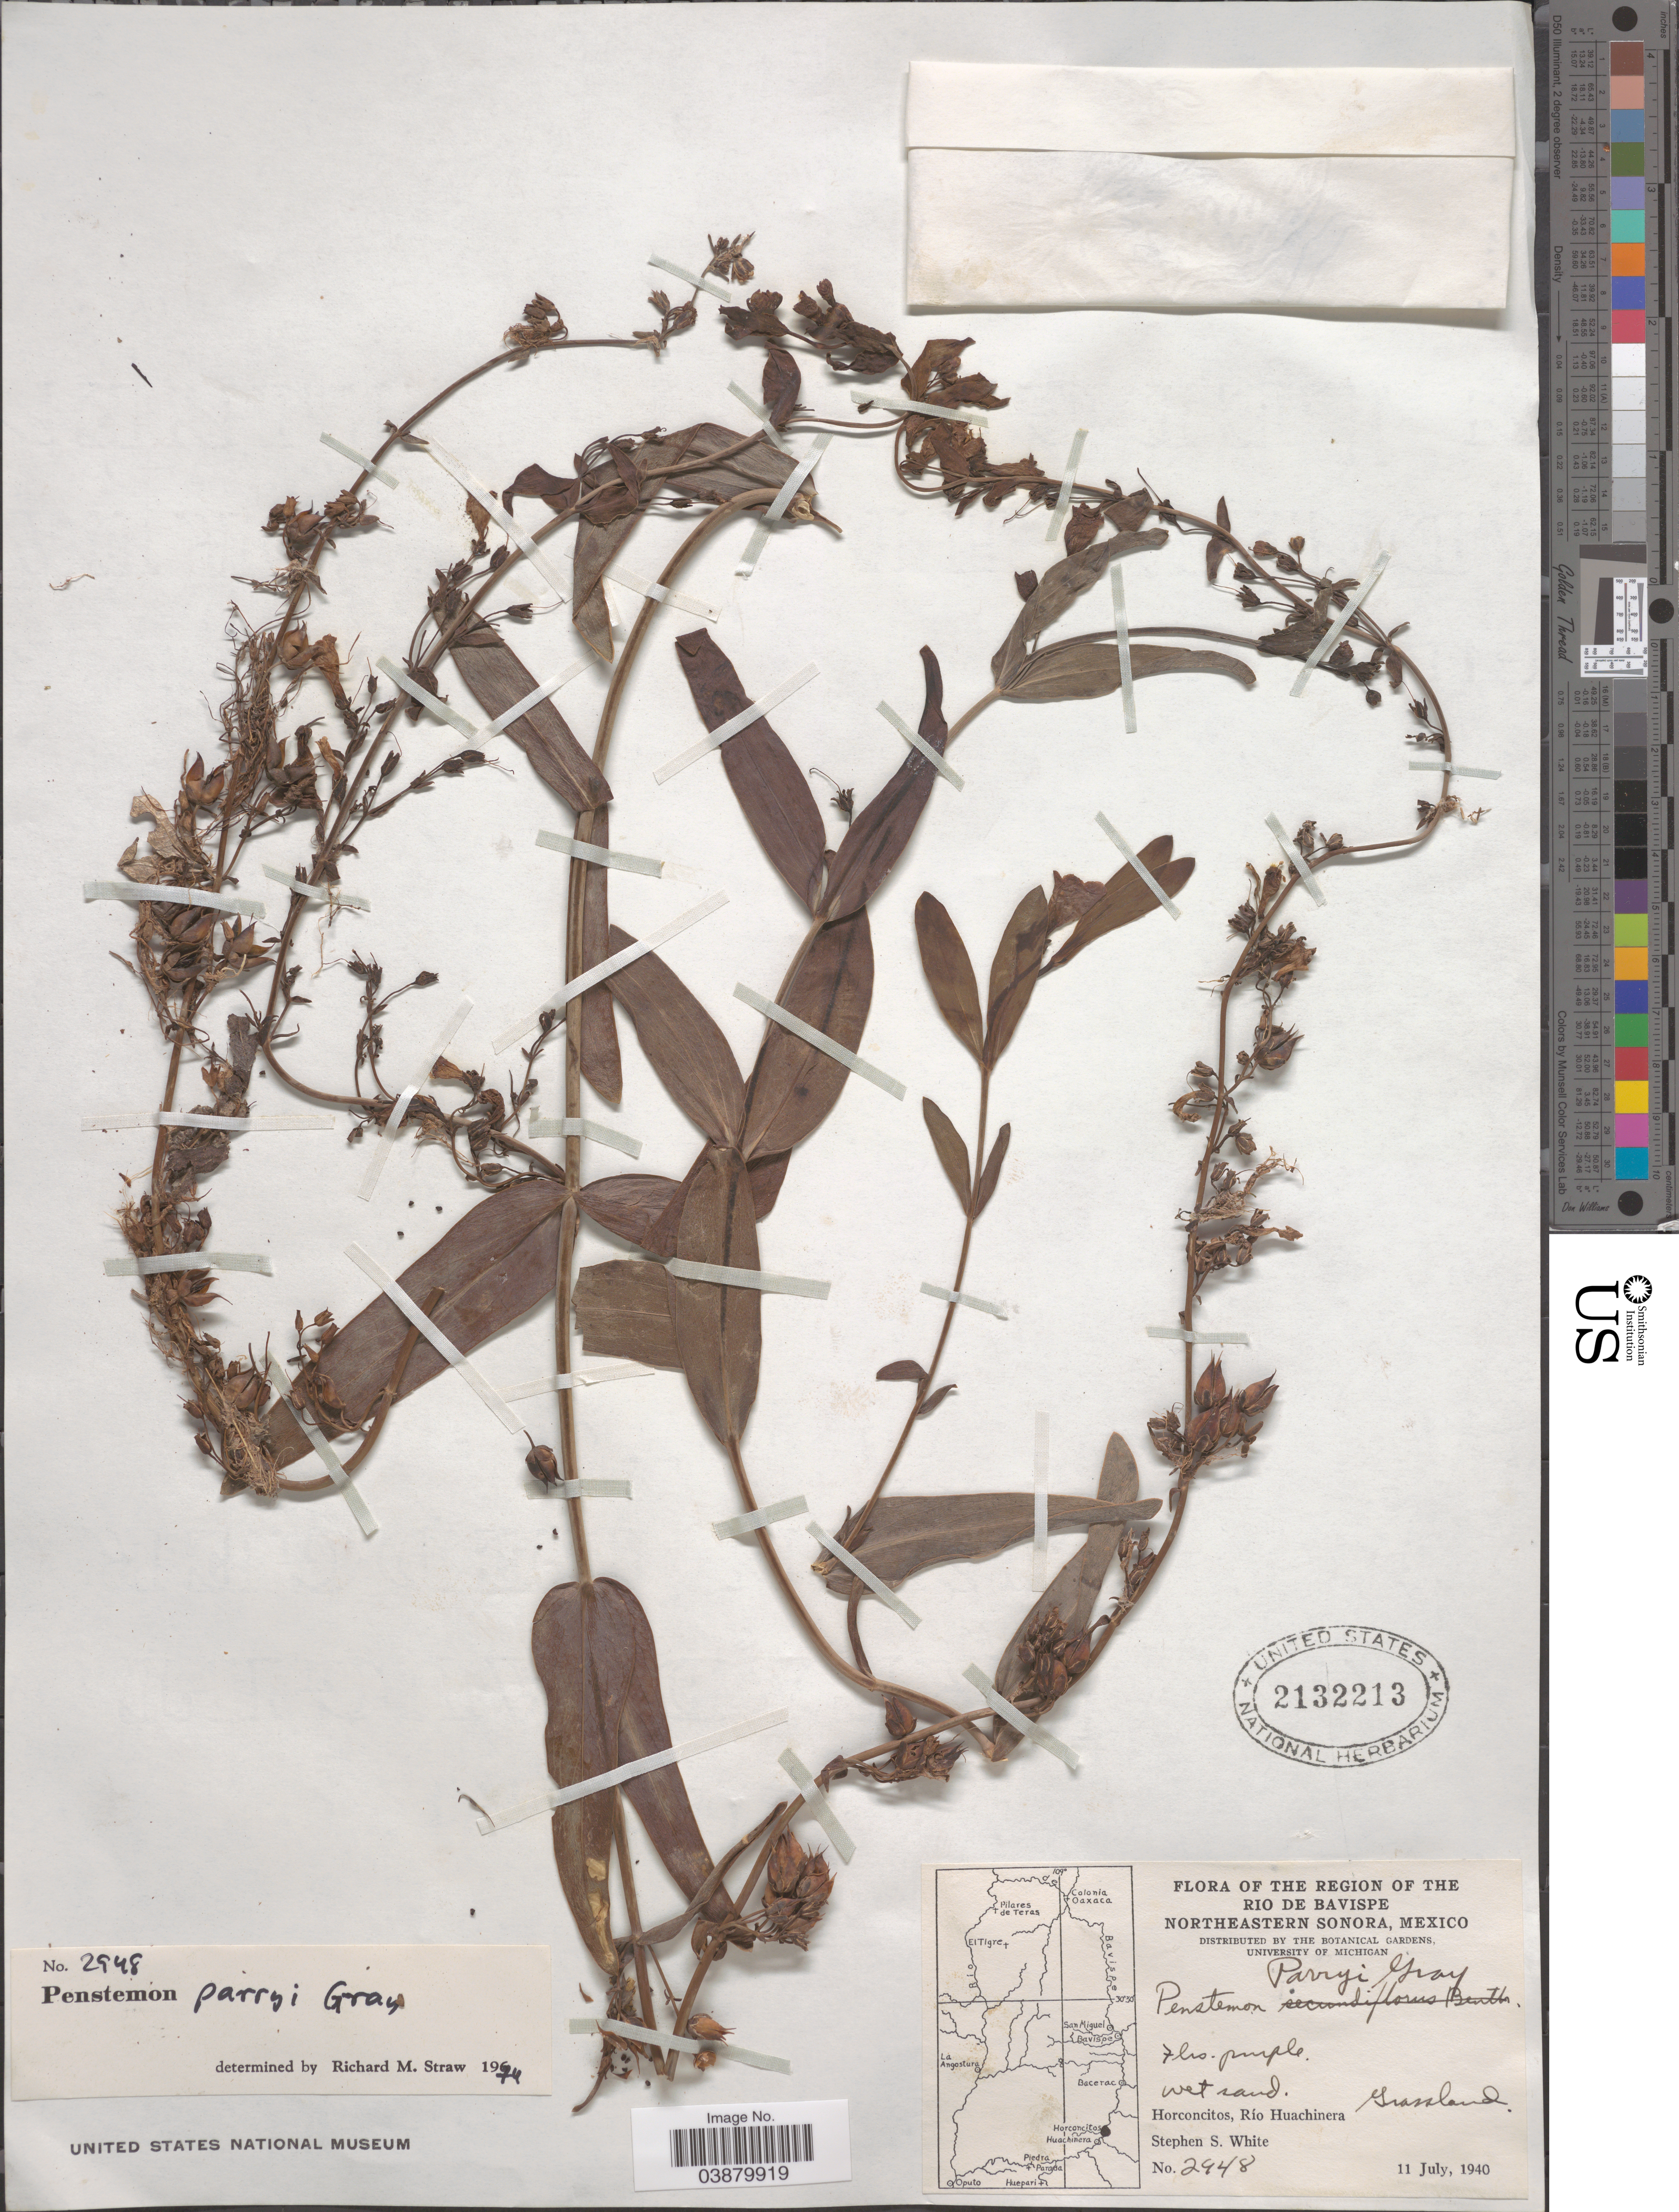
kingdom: Plantae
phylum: Tracheophyta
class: Magnoliopsida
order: Lamiales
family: Plantaginaceae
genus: Penstemon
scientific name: Penstemon parryi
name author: A. Gray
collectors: S. S. White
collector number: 2948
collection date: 1940-07-11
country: Mexico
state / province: Sonora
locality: The Region of the Rio de Bavispe. Northeastern Sonora. Horconcitos, Río Huachinera. Grassland.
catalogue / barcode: US 2132213